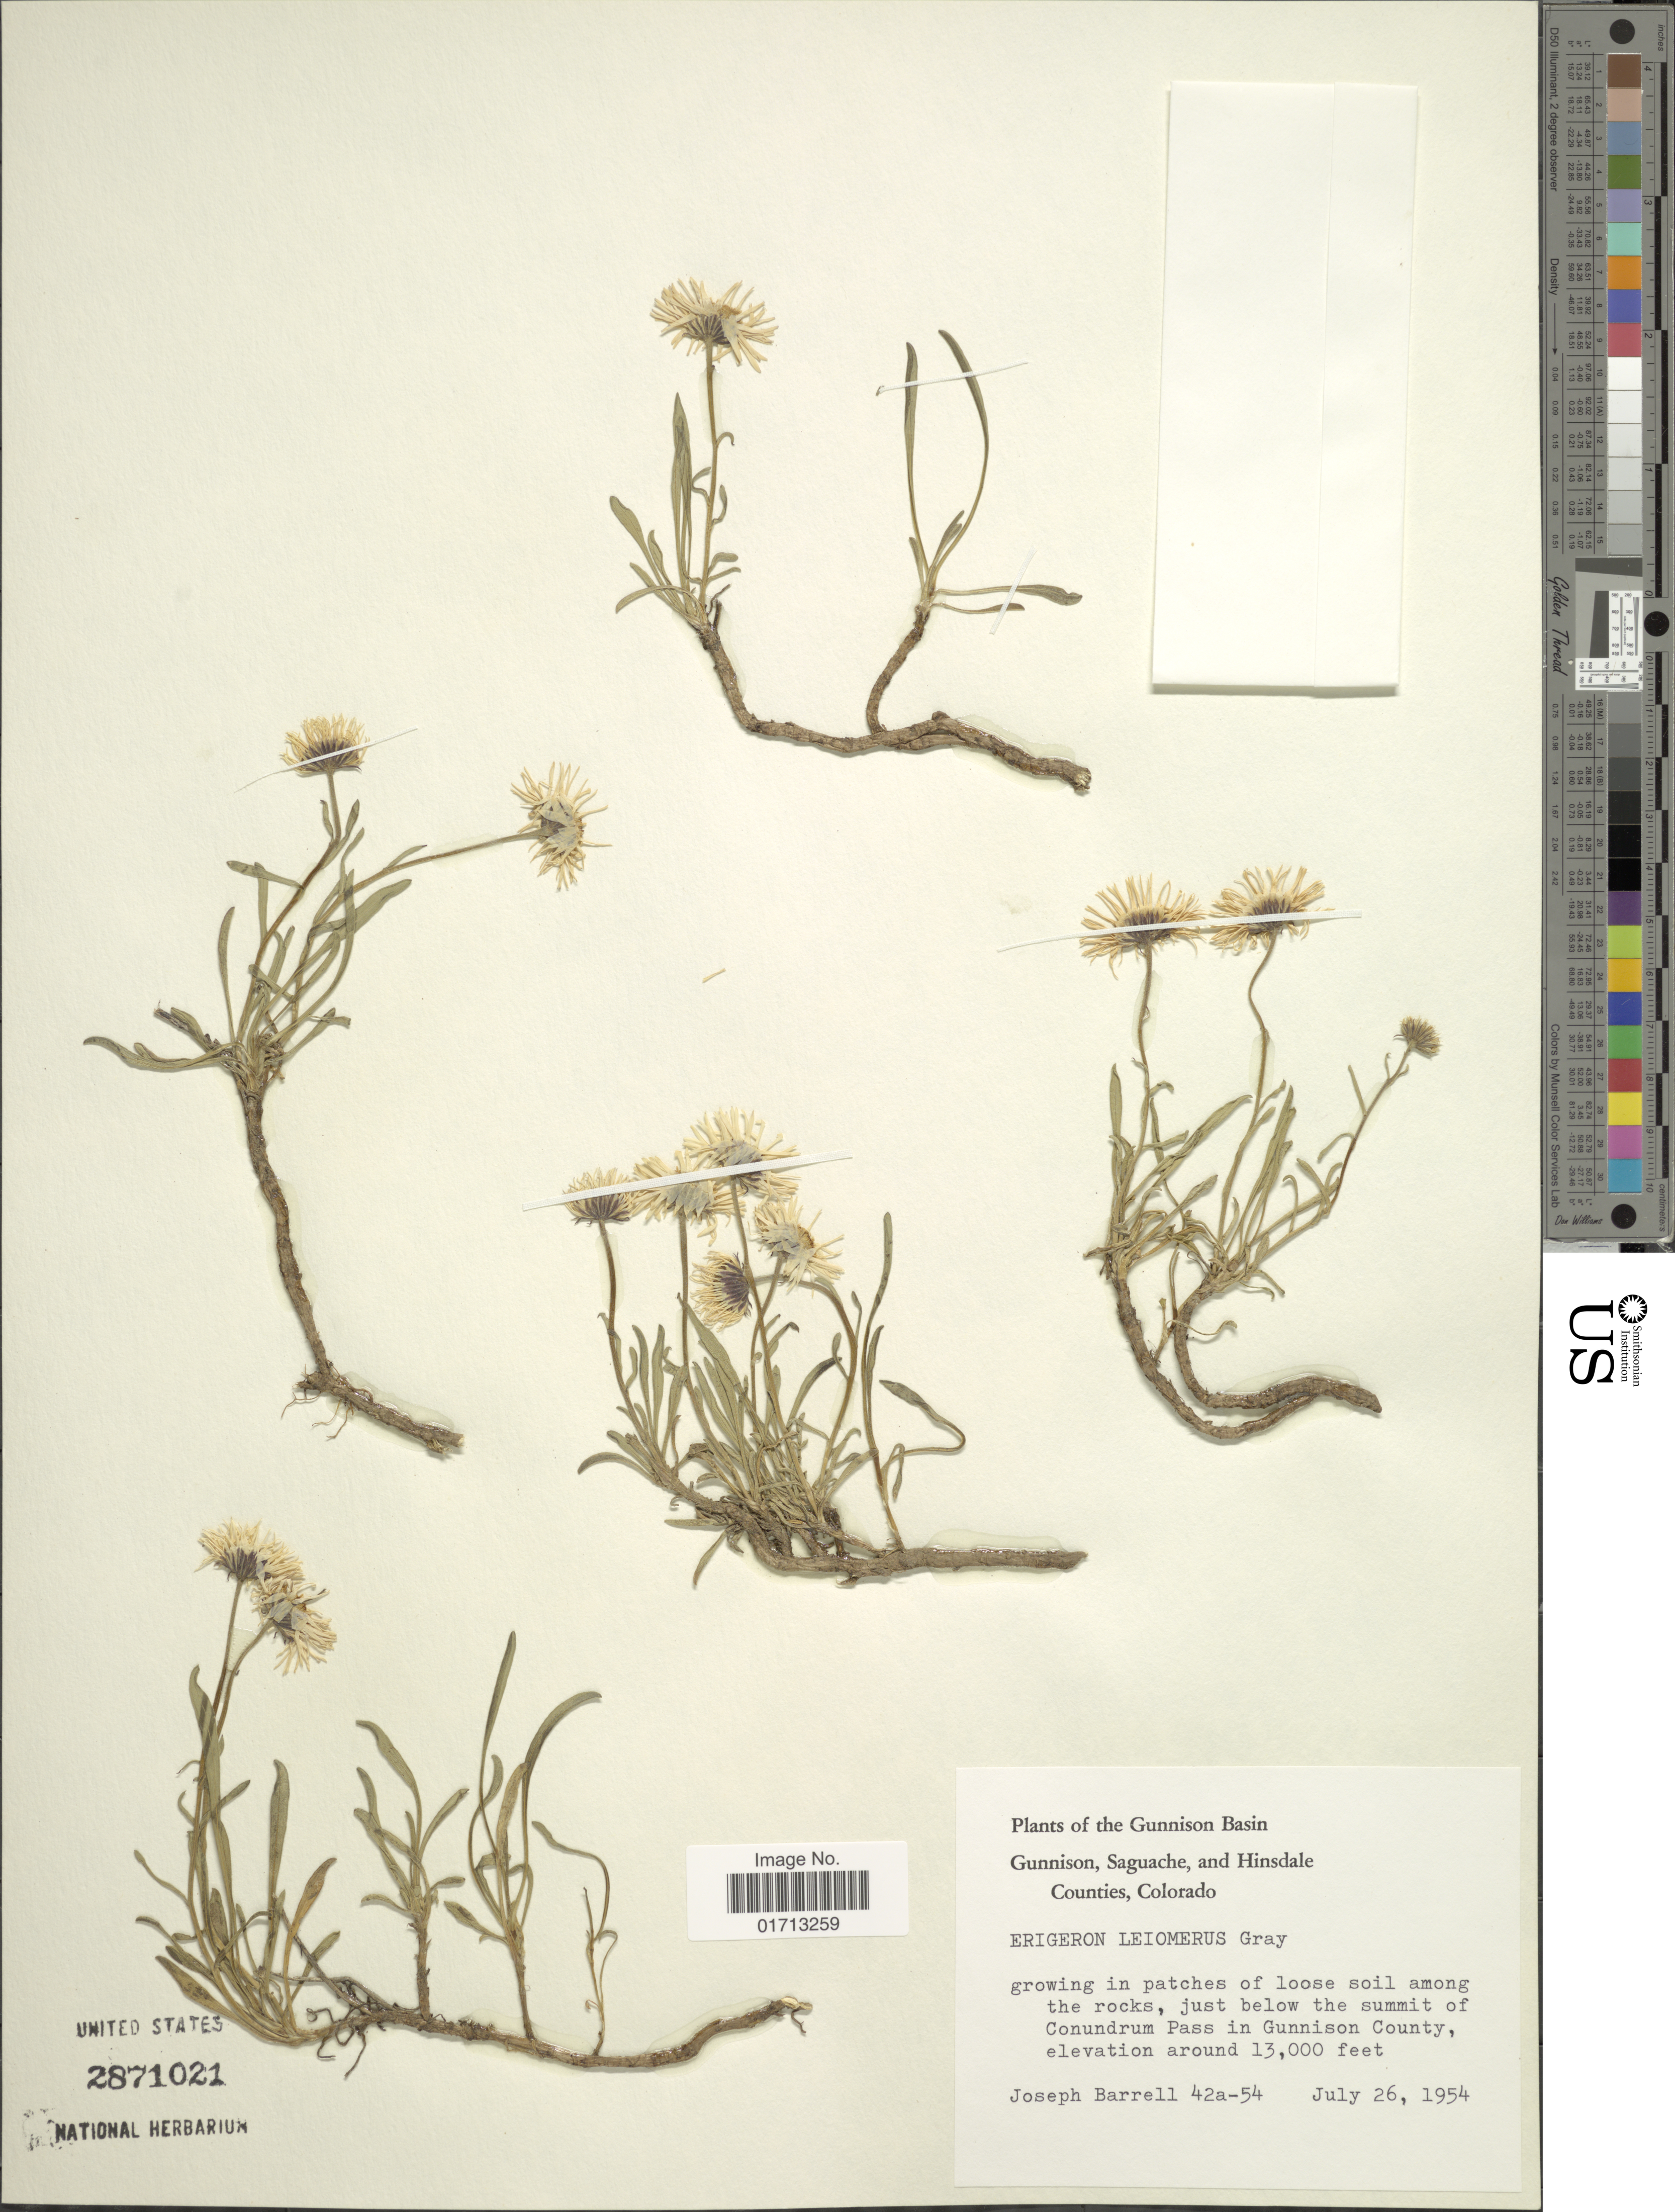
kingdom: Plantae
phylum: Tracheophyta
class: Magnoliopsida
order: Asterales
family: Asteraceae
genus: Erigeron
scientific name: Erigeron leiomerus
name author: A. Gray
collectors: J. Barrell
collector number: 42a-54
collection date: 1954-07-26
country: United States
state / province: Colorado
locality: Gunnison Basin. below the summit of Conundrum Pass in Gunnison County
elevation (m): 3962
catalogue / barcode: US 2871021